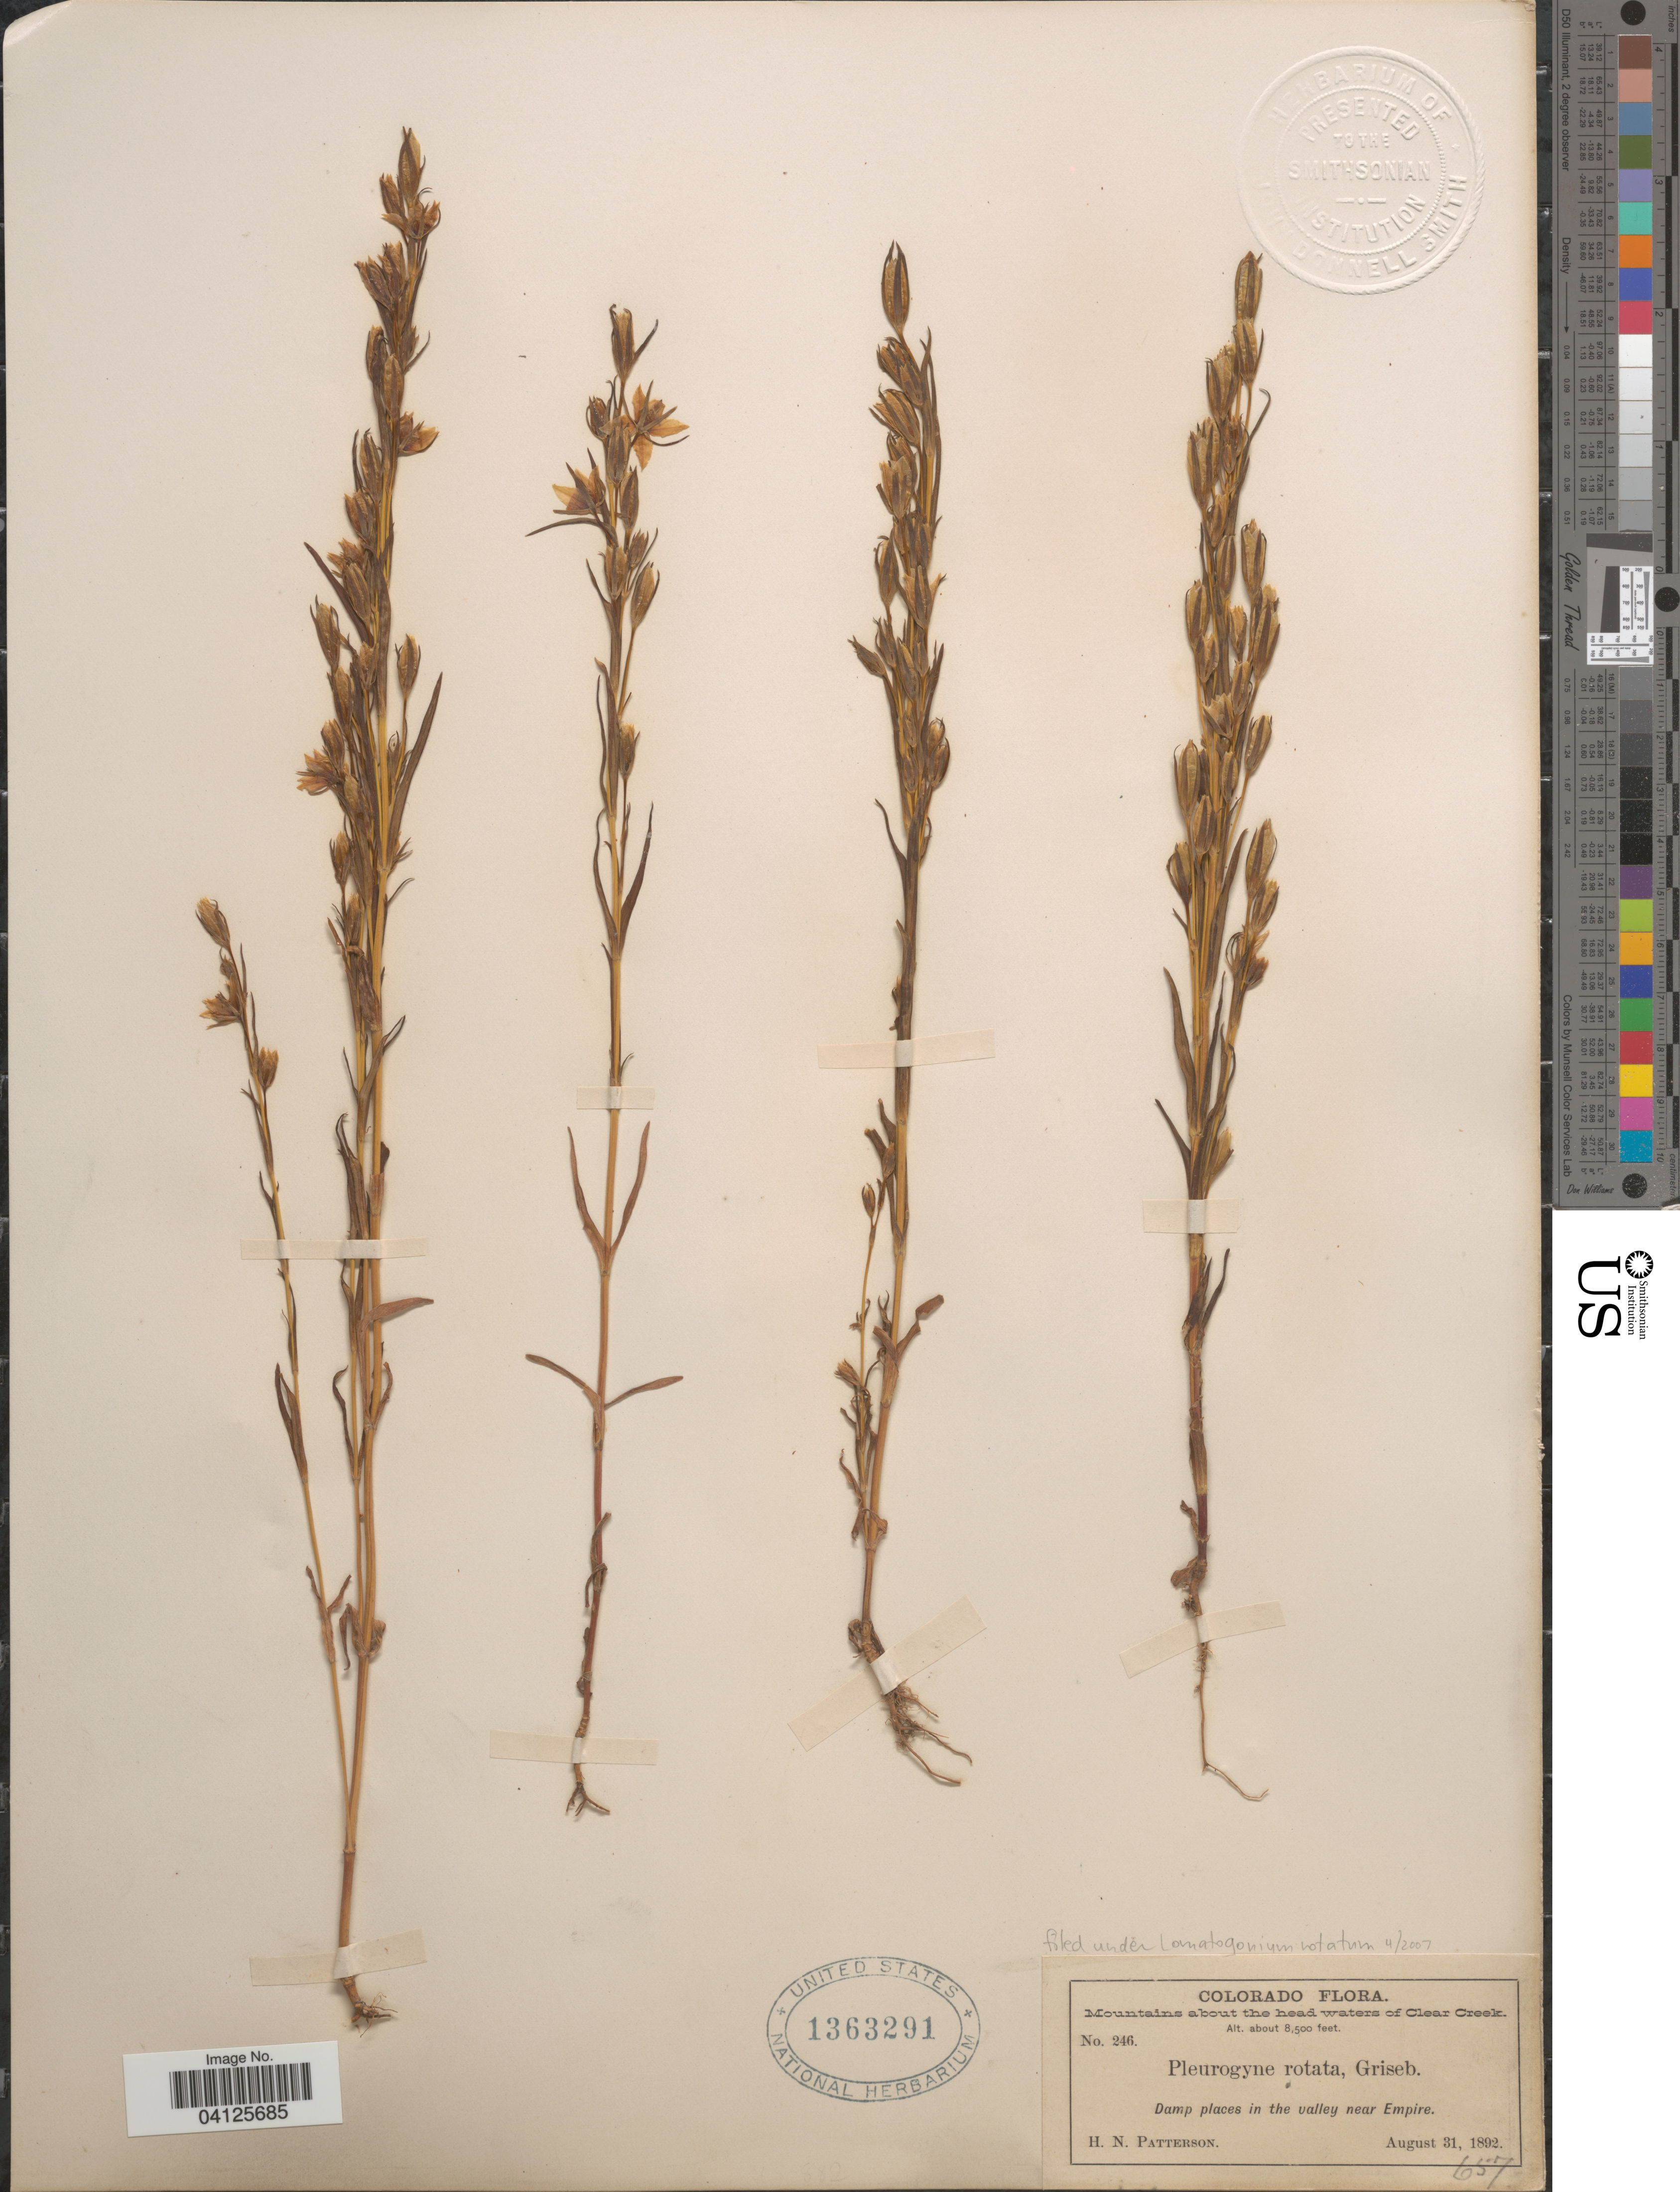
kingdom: Plantae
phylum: Tracheophyta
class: Magnoliopsida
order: Gentianales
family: Gentianaceae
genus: Lomatogonium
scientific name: Lomatogonium rotatum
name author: (L.) Fr.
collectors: H. N. Patterson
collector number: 246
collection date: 1892-08-31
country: United States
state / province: Colorado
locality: Mountains about the head waters of Clear Creek. Damp places in the valley near Empire.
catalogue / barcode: US 1363291